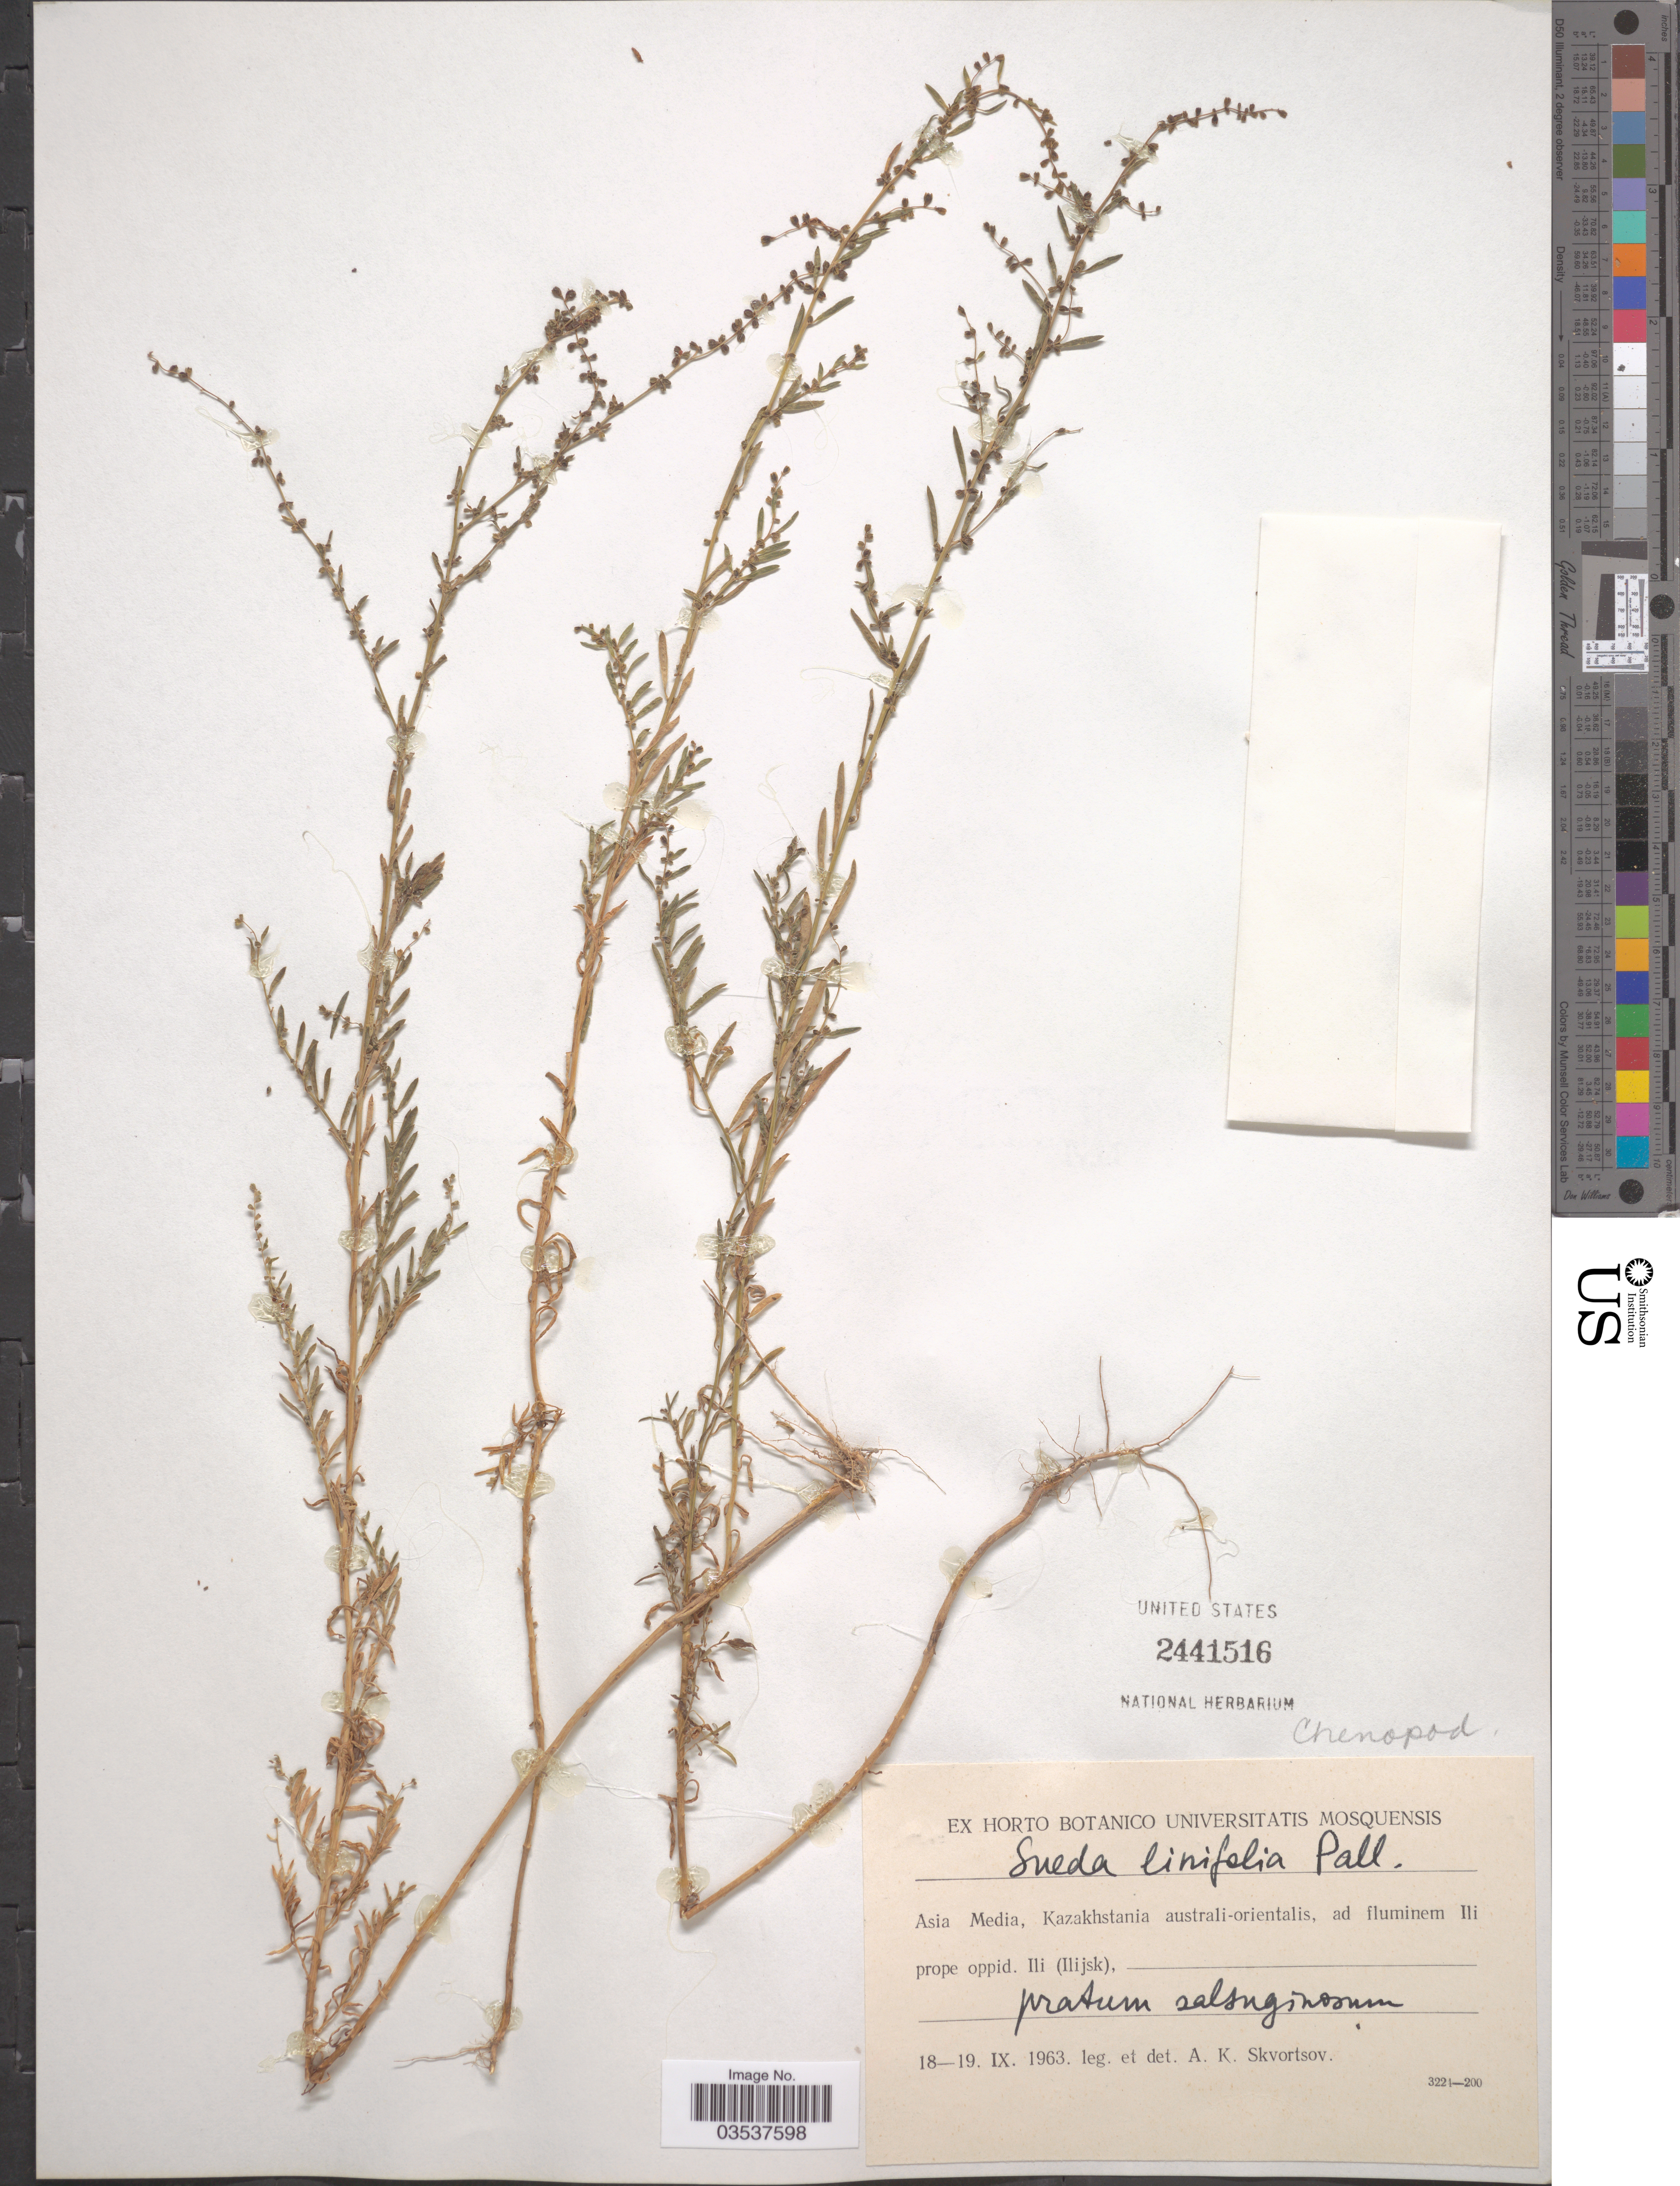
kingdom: Plantae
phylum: Tracheophyta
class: Magnoliopsida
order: Caryophyllales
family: Amaranthaceae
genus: Suaeda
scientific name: Suaeda linifolia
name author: Pall.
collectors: A. K. Skvortsov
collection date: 1963-09-18/1963-09-19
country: Kazakhstan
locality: Asia Media, Kazakhstania australi-orientalis, ad fluminem Ili prope oppid. Ili (Ilijsk).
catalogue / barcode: US 2441516